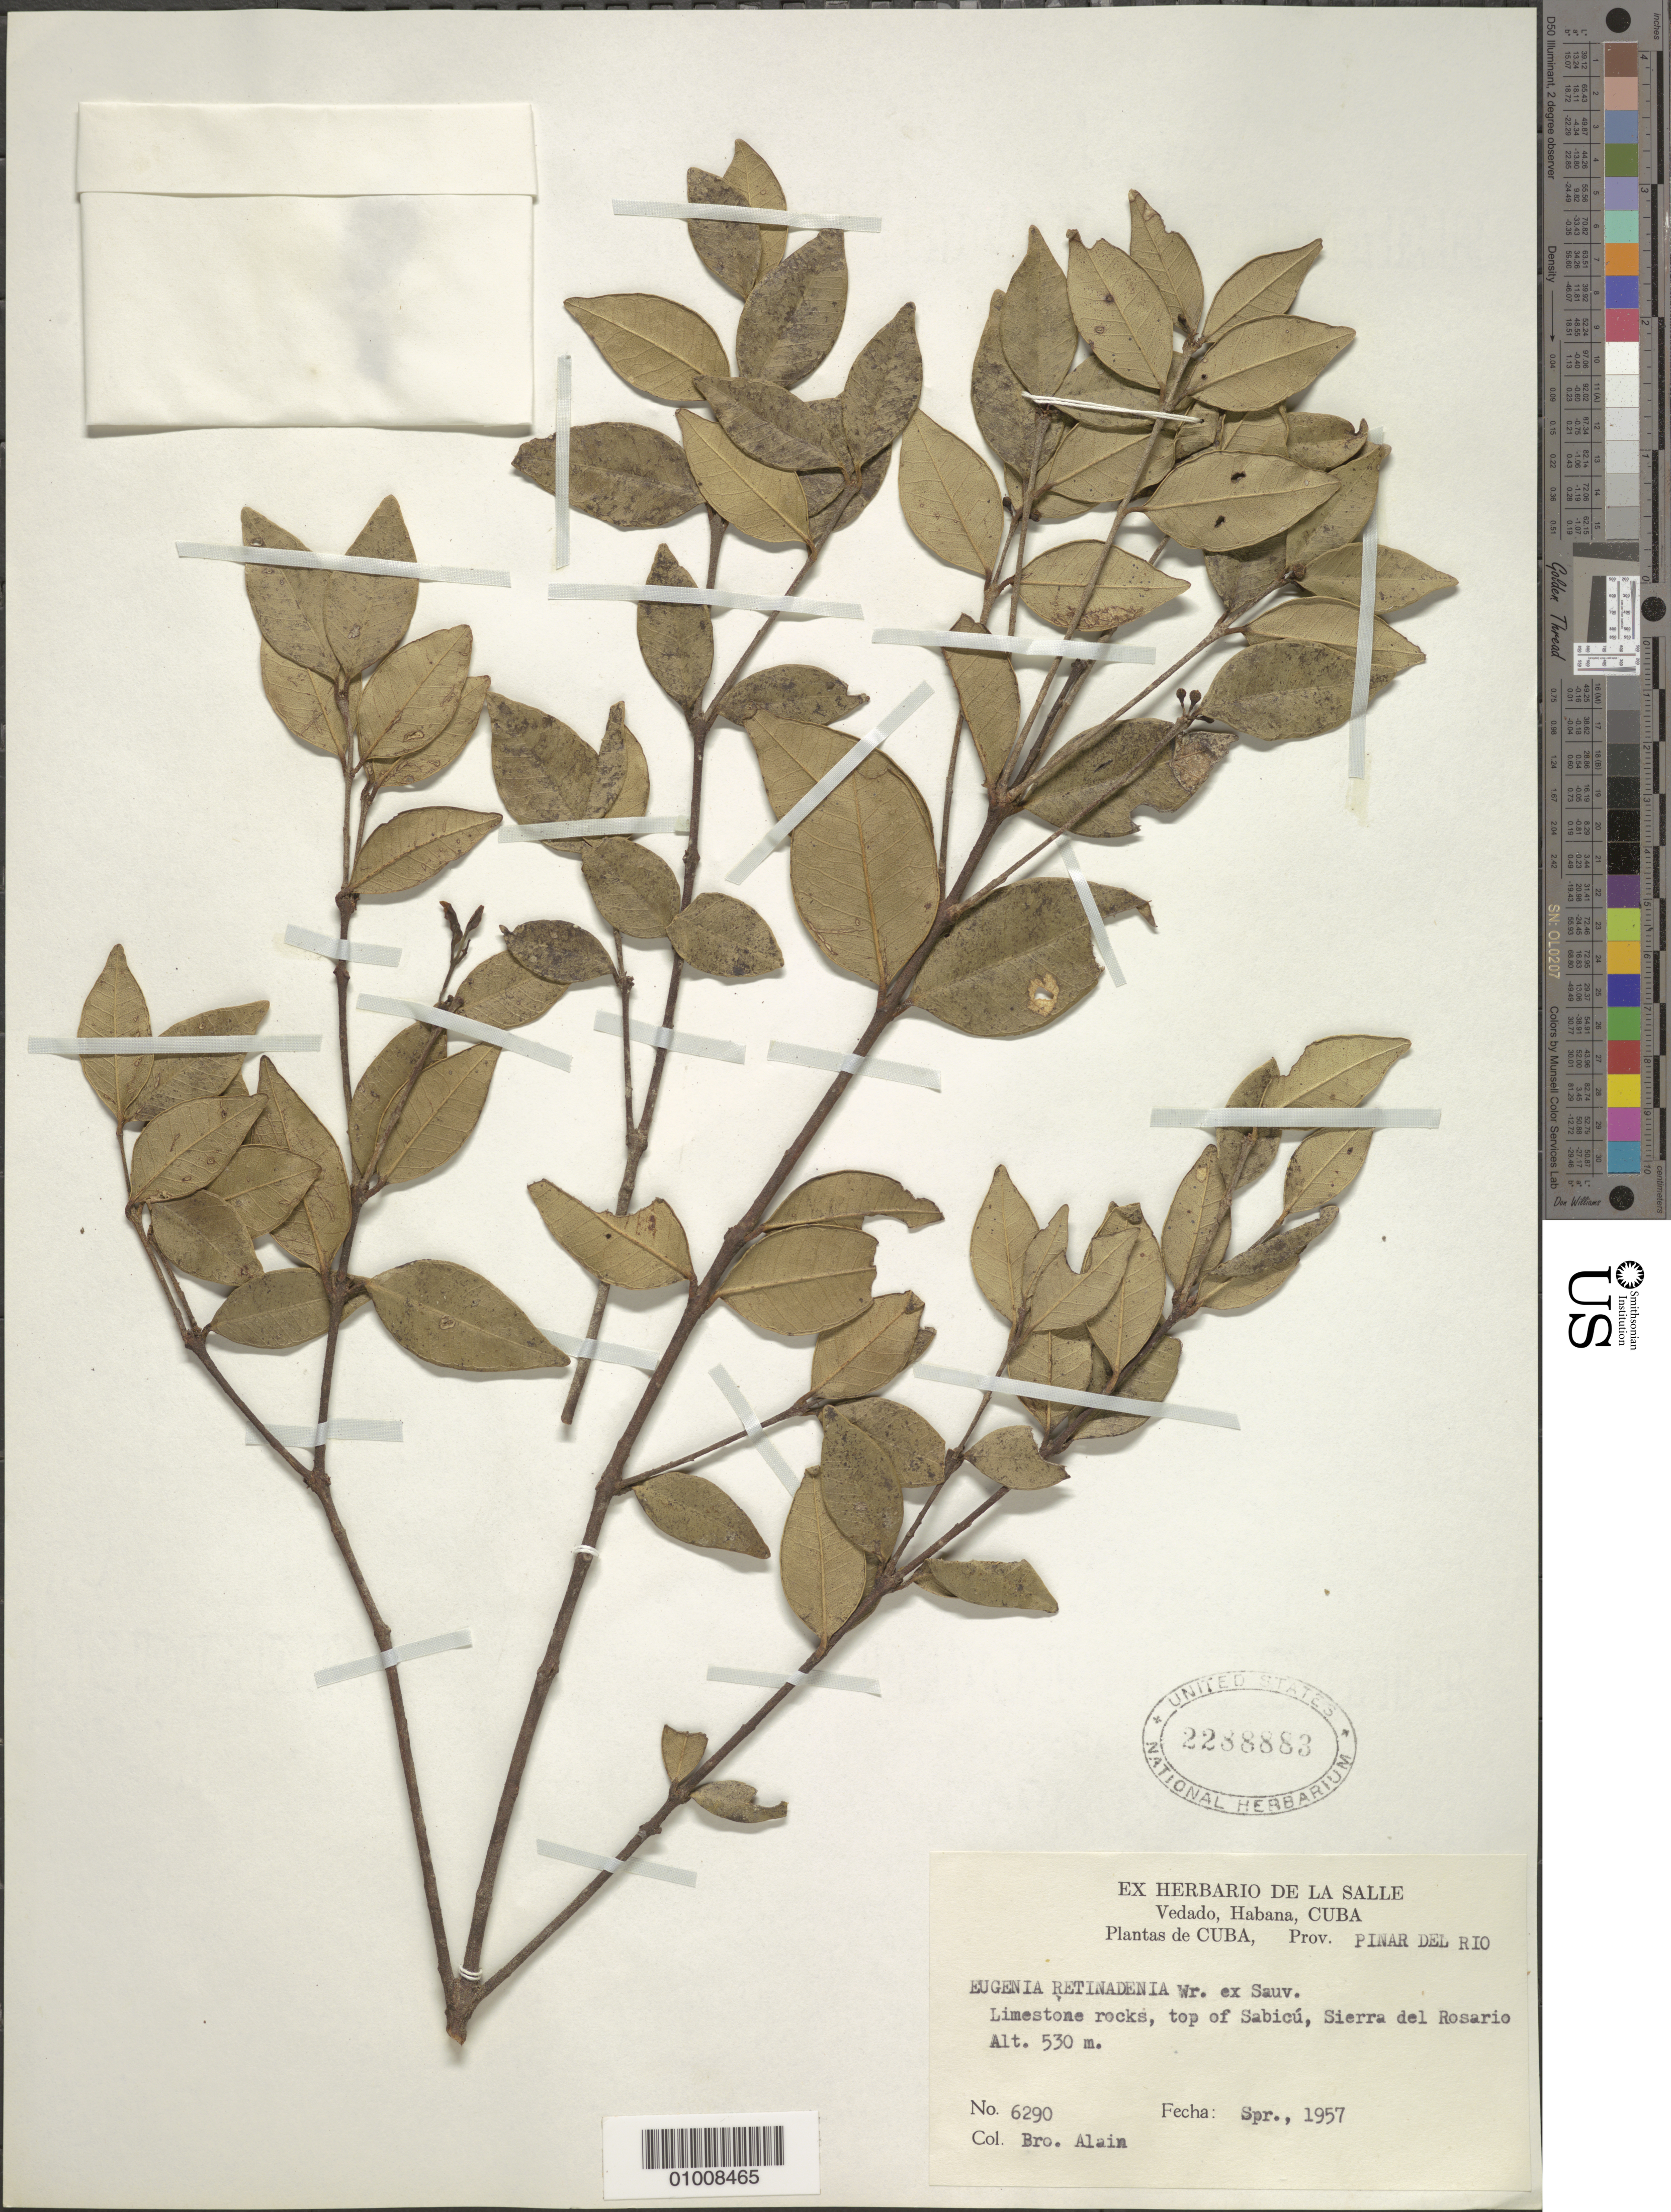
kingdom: Plantae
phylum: Tracheophyta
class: Magnoliopsida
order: Myrtales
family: Myrtaceae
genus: Eugenia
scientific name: Eugenia retinadenia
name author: C. Wright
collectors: A. H. Liogier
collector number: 6290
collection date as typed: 1957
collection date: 1957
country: Cuba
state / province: Pinar del Rio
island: Cuba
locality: Top of Sabicu, Sierra del Rosario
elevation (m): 530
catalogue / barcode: US 2288883